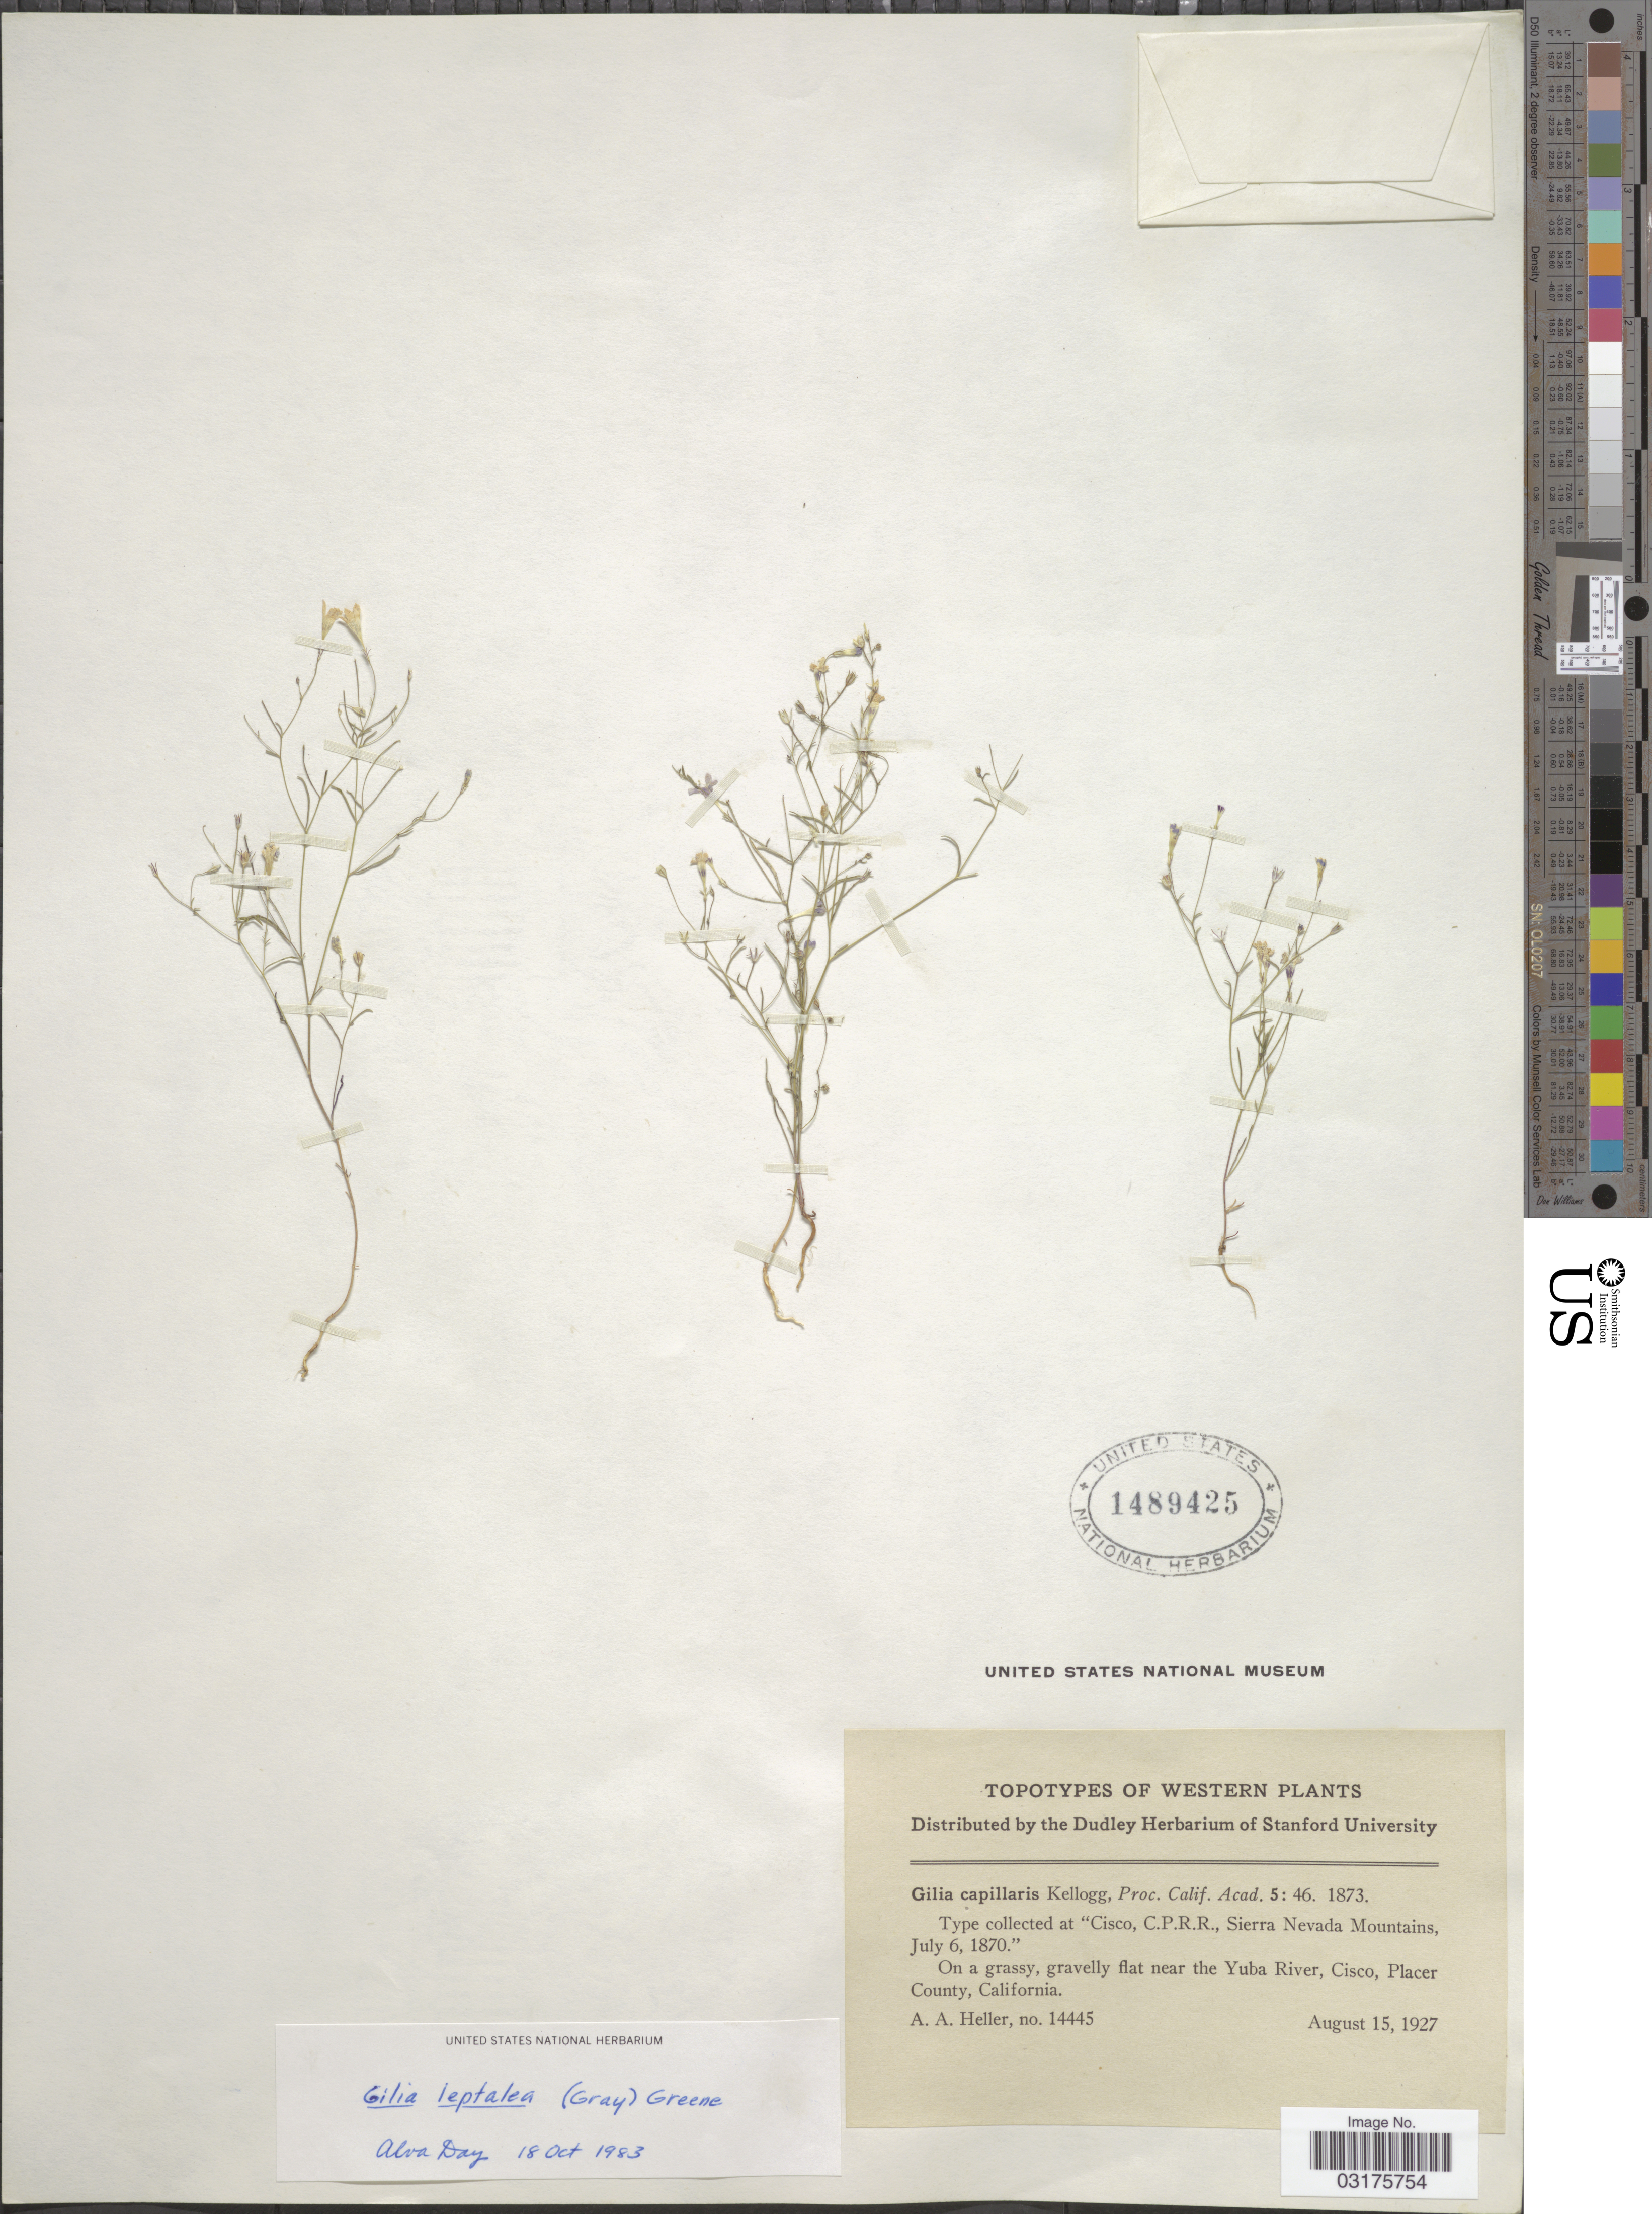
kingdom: Plantae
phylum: Tracheophyta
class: Magnoliopsida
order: Ericales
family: Polemoniaceae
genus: Navarretia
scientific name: Navarretia leptalea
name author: (A. Gray) L.A. Johnson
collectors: A. A. Heller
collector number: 14445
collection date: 1927-08-15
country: United States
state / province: California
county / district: Placer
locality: Western. On a grassy, gravelly flat near the Yuba River, Cisco, Placer County.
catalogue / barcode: US 1489425